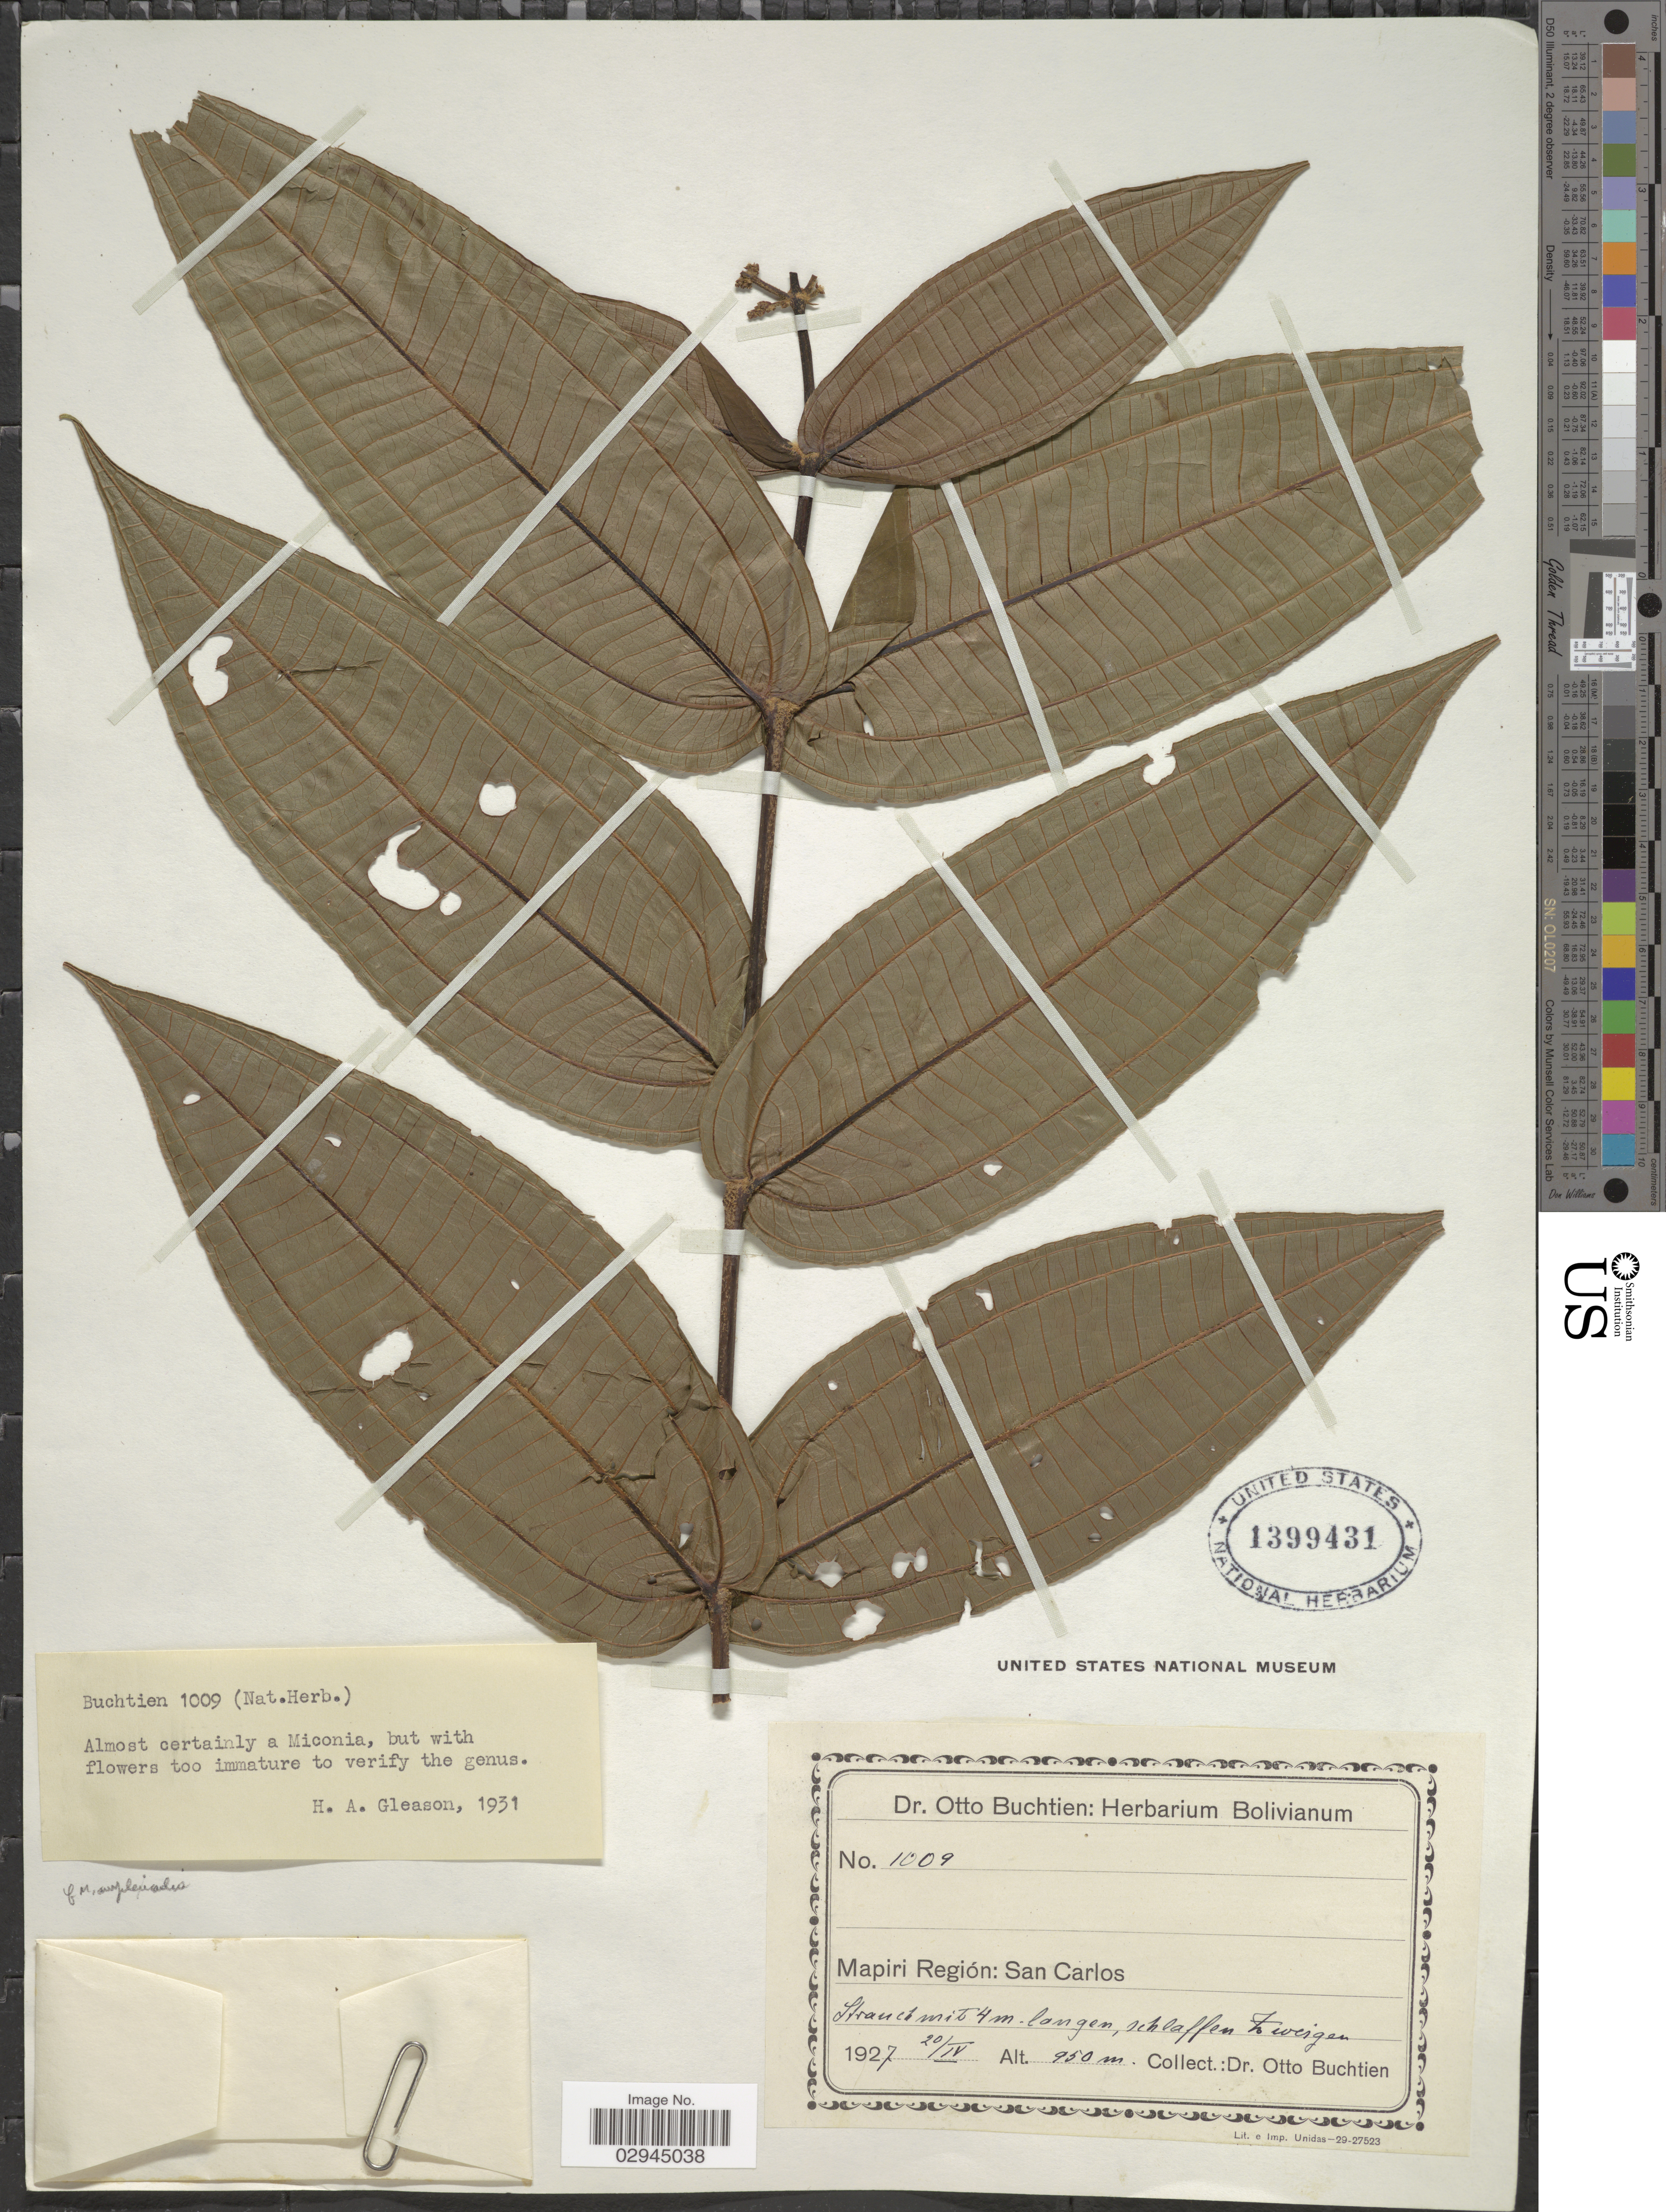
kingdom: Plantae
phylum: Tracheophyta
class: Magnoliopsida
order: Myrtales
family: Melastomataceae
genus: Miconia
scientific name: Miconia sp.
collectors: O. Buchtien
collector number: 1009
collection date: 1927-04-20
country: Bolivia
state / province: La Paz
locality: Mapiri Región: San Carlos.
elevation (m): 950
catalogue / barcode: US 1399431